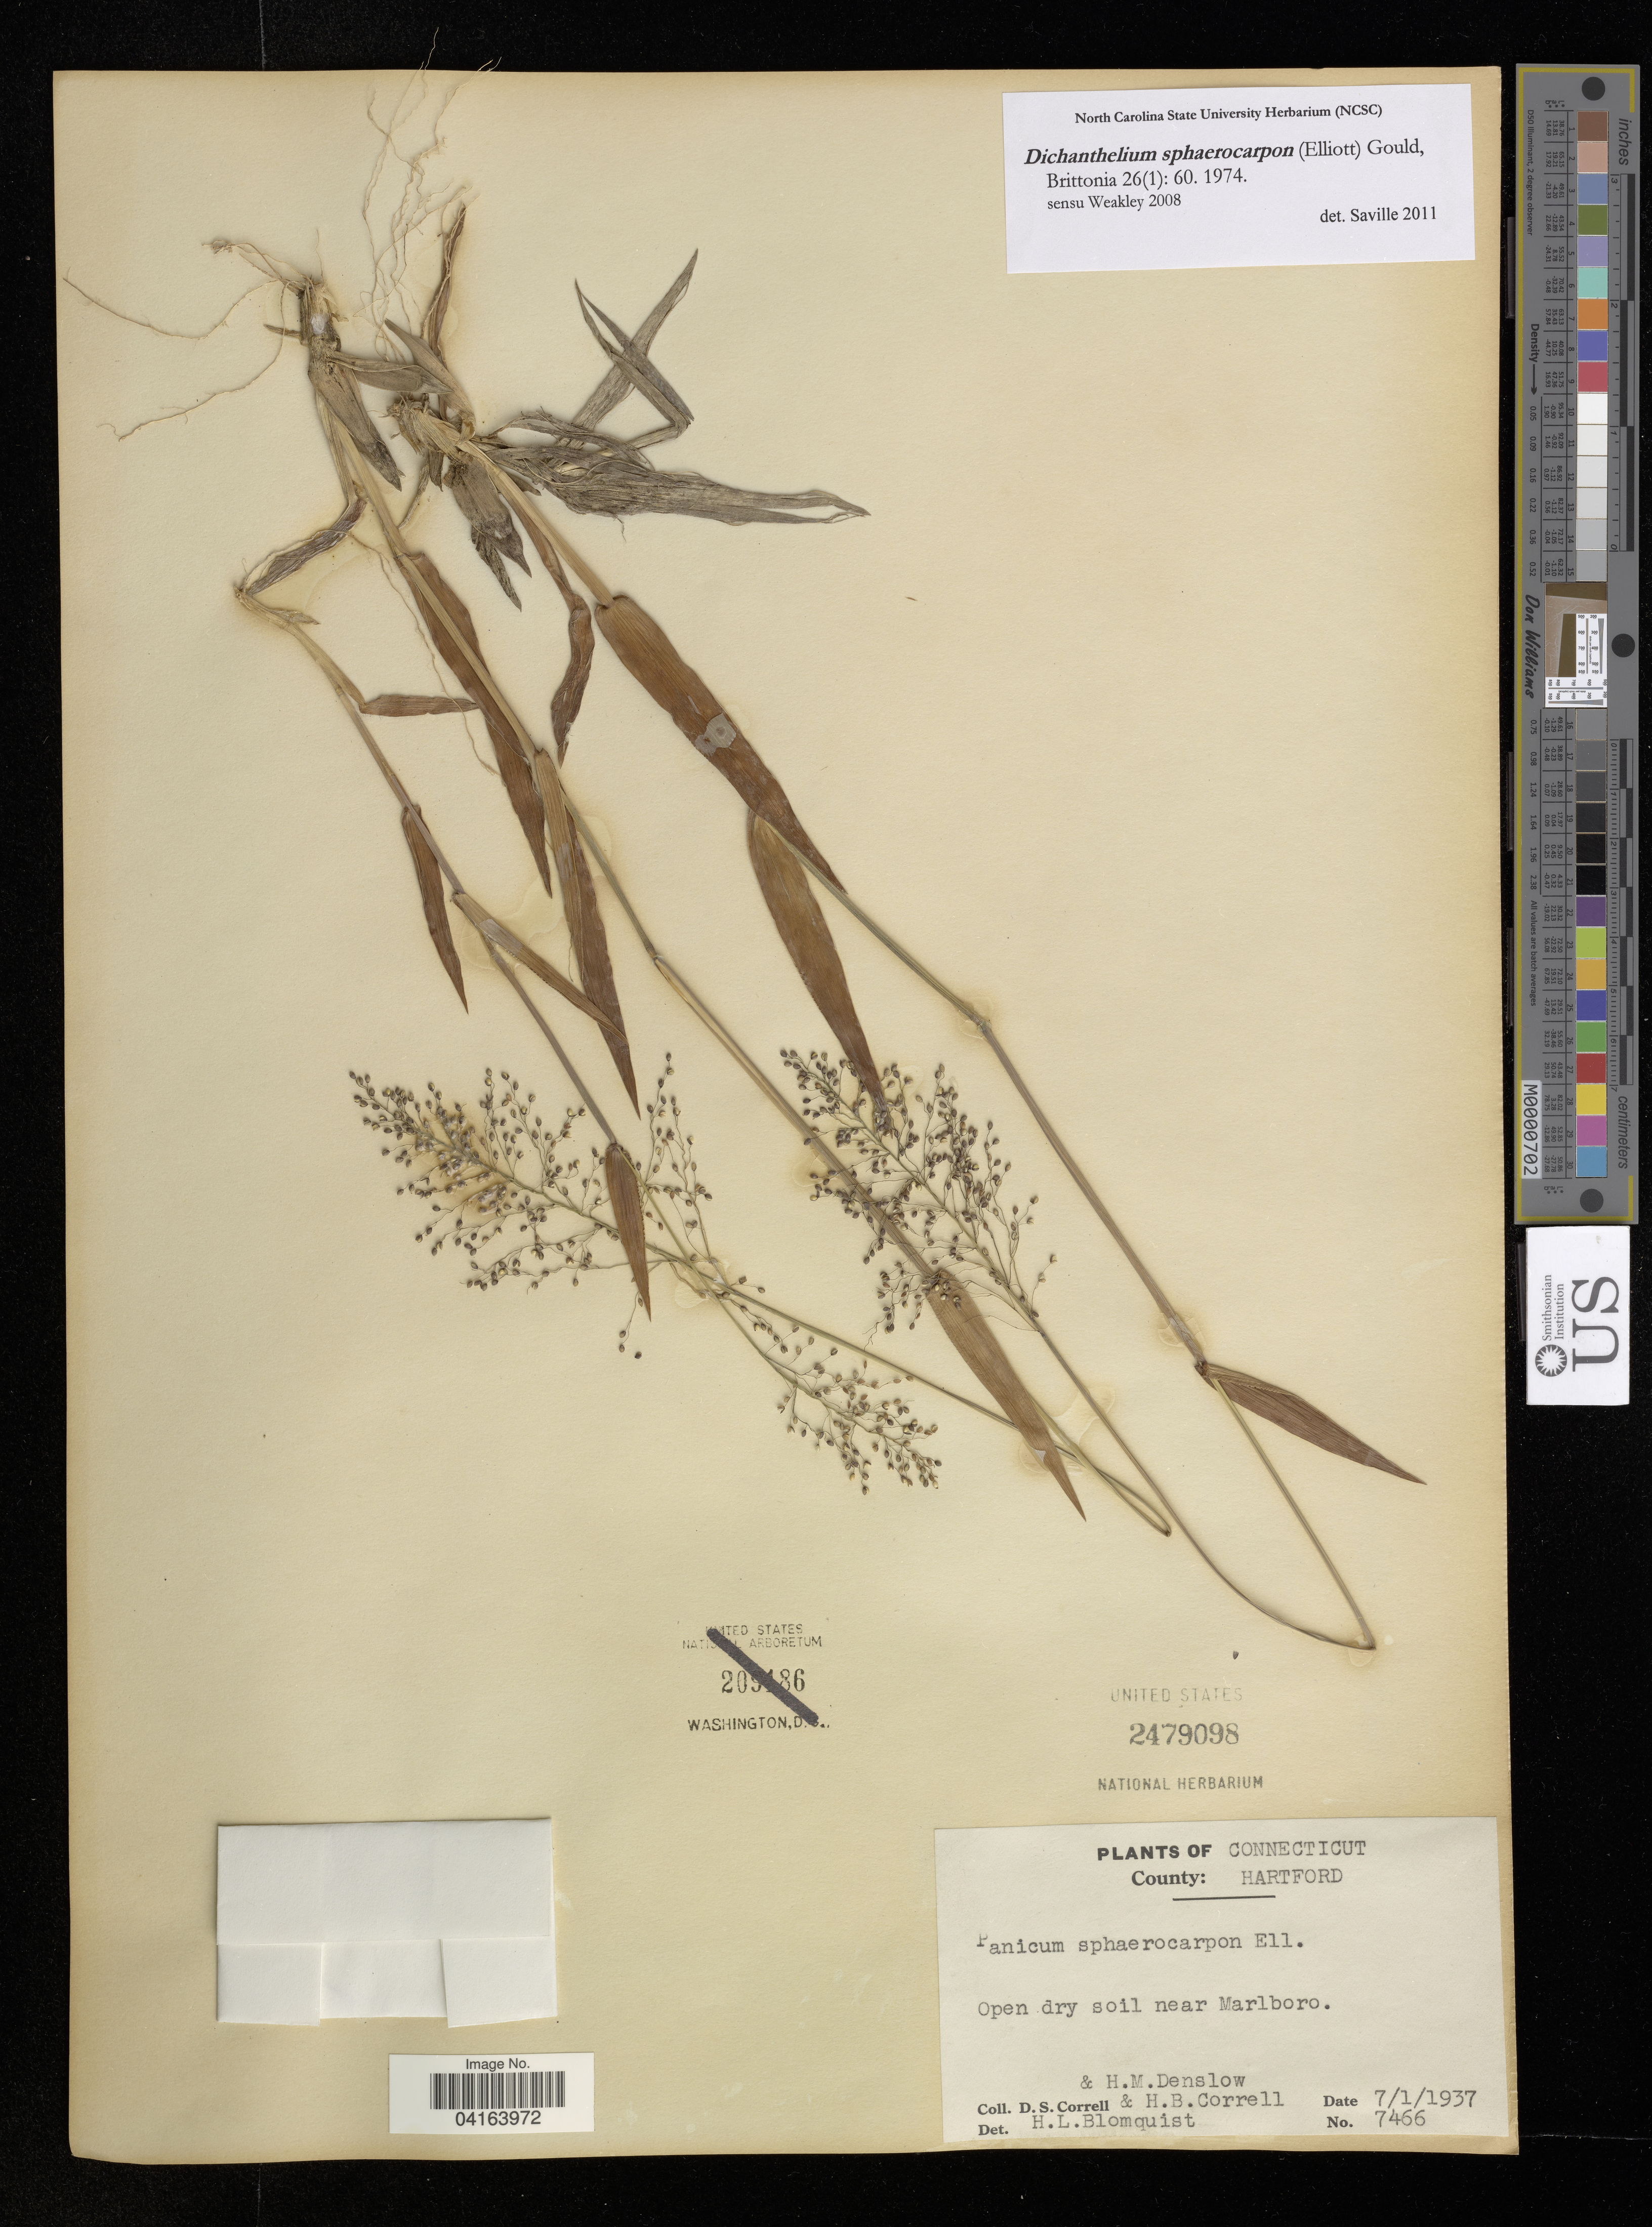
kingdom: Plantae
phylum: Tracheophyta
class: Liliopsida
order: Poales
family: Poaceae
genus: Dichanthelium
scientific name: Dichanthelium sphaerocarpon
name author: (Elliott) Gould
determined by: Saville, A. C., (NCSC), North Carolina State University (UNITED STATES)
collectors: H. Denslow, D. S. Correll & H. Correll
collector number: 7466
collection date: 1937-01-07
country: United States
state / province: Connecticut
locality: County: Hartford. Near Marlboro.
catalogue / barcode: US 2479098